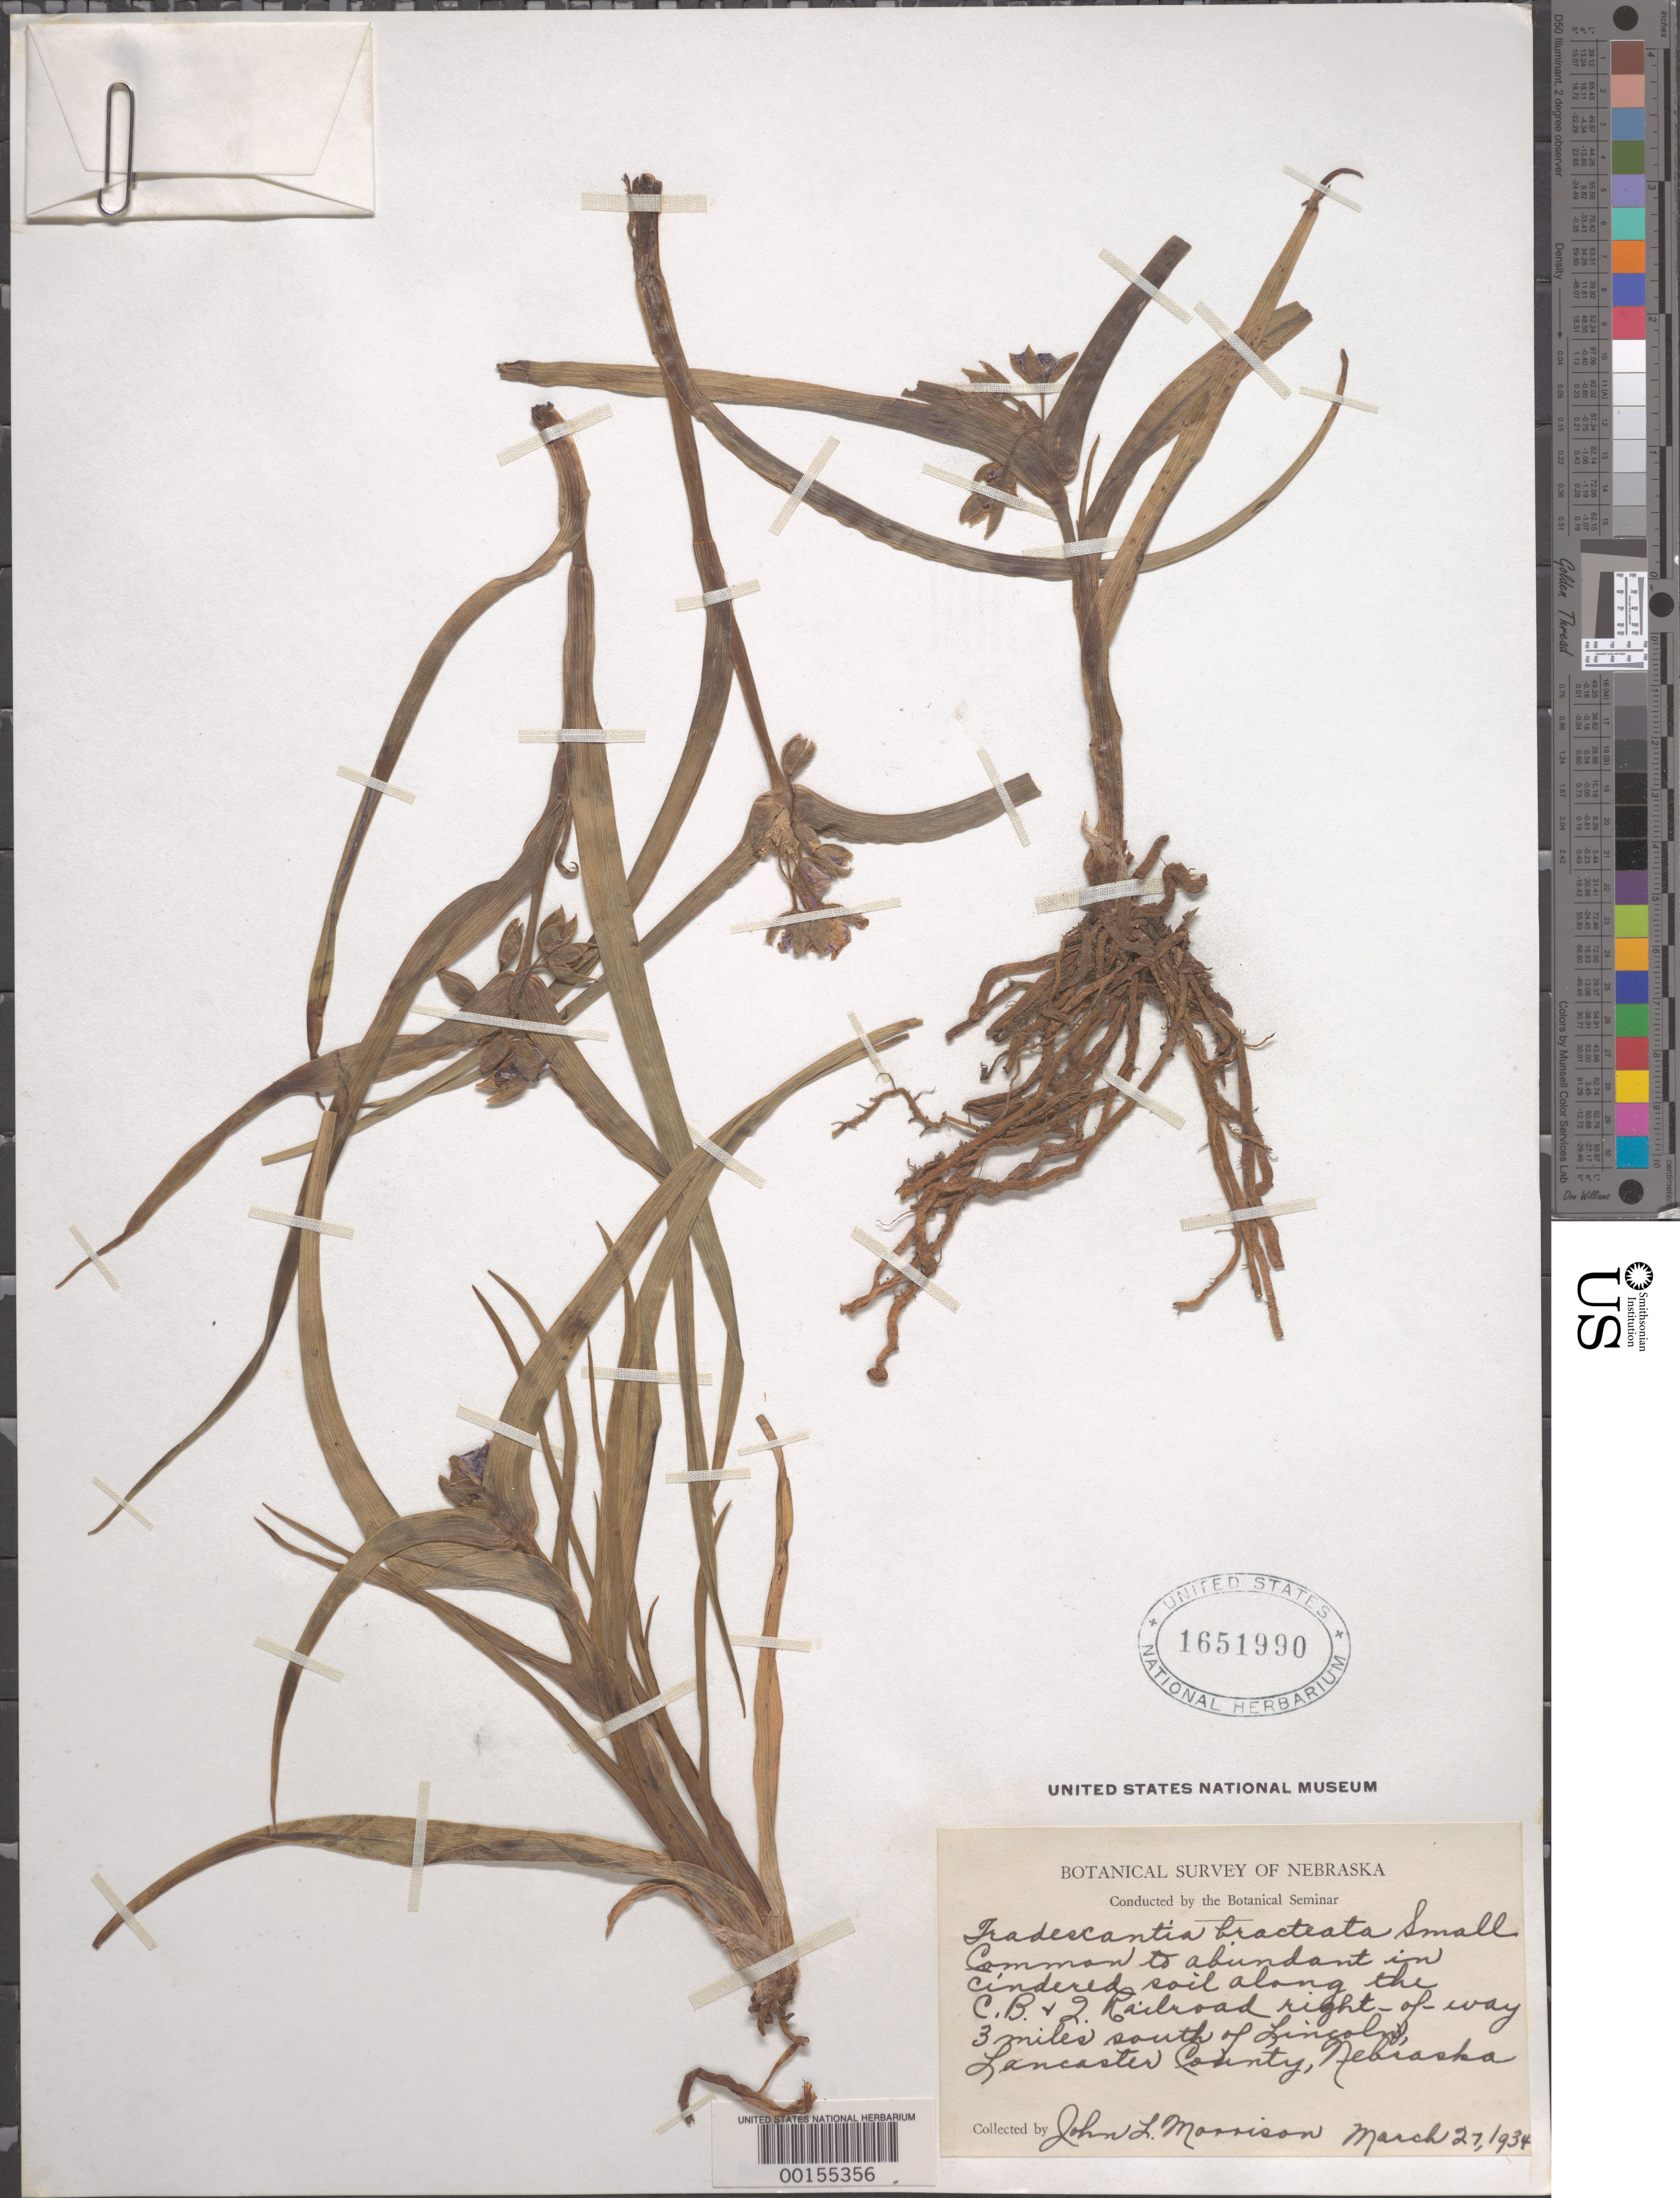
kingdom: Plantae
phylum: Tracheophyta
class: Liliopsida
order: Commelinales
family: Commelinaceae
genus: Tradescantia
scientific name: Tradescantia bracteata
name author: Small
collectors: J. L. Morrison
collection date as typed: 27 Mar 1934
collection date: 1934-03-27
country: United States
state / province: Nebraska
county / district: Lancaster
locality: S of lincoln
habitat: Cindered soil, railroad tracks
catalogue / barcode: US 1651990